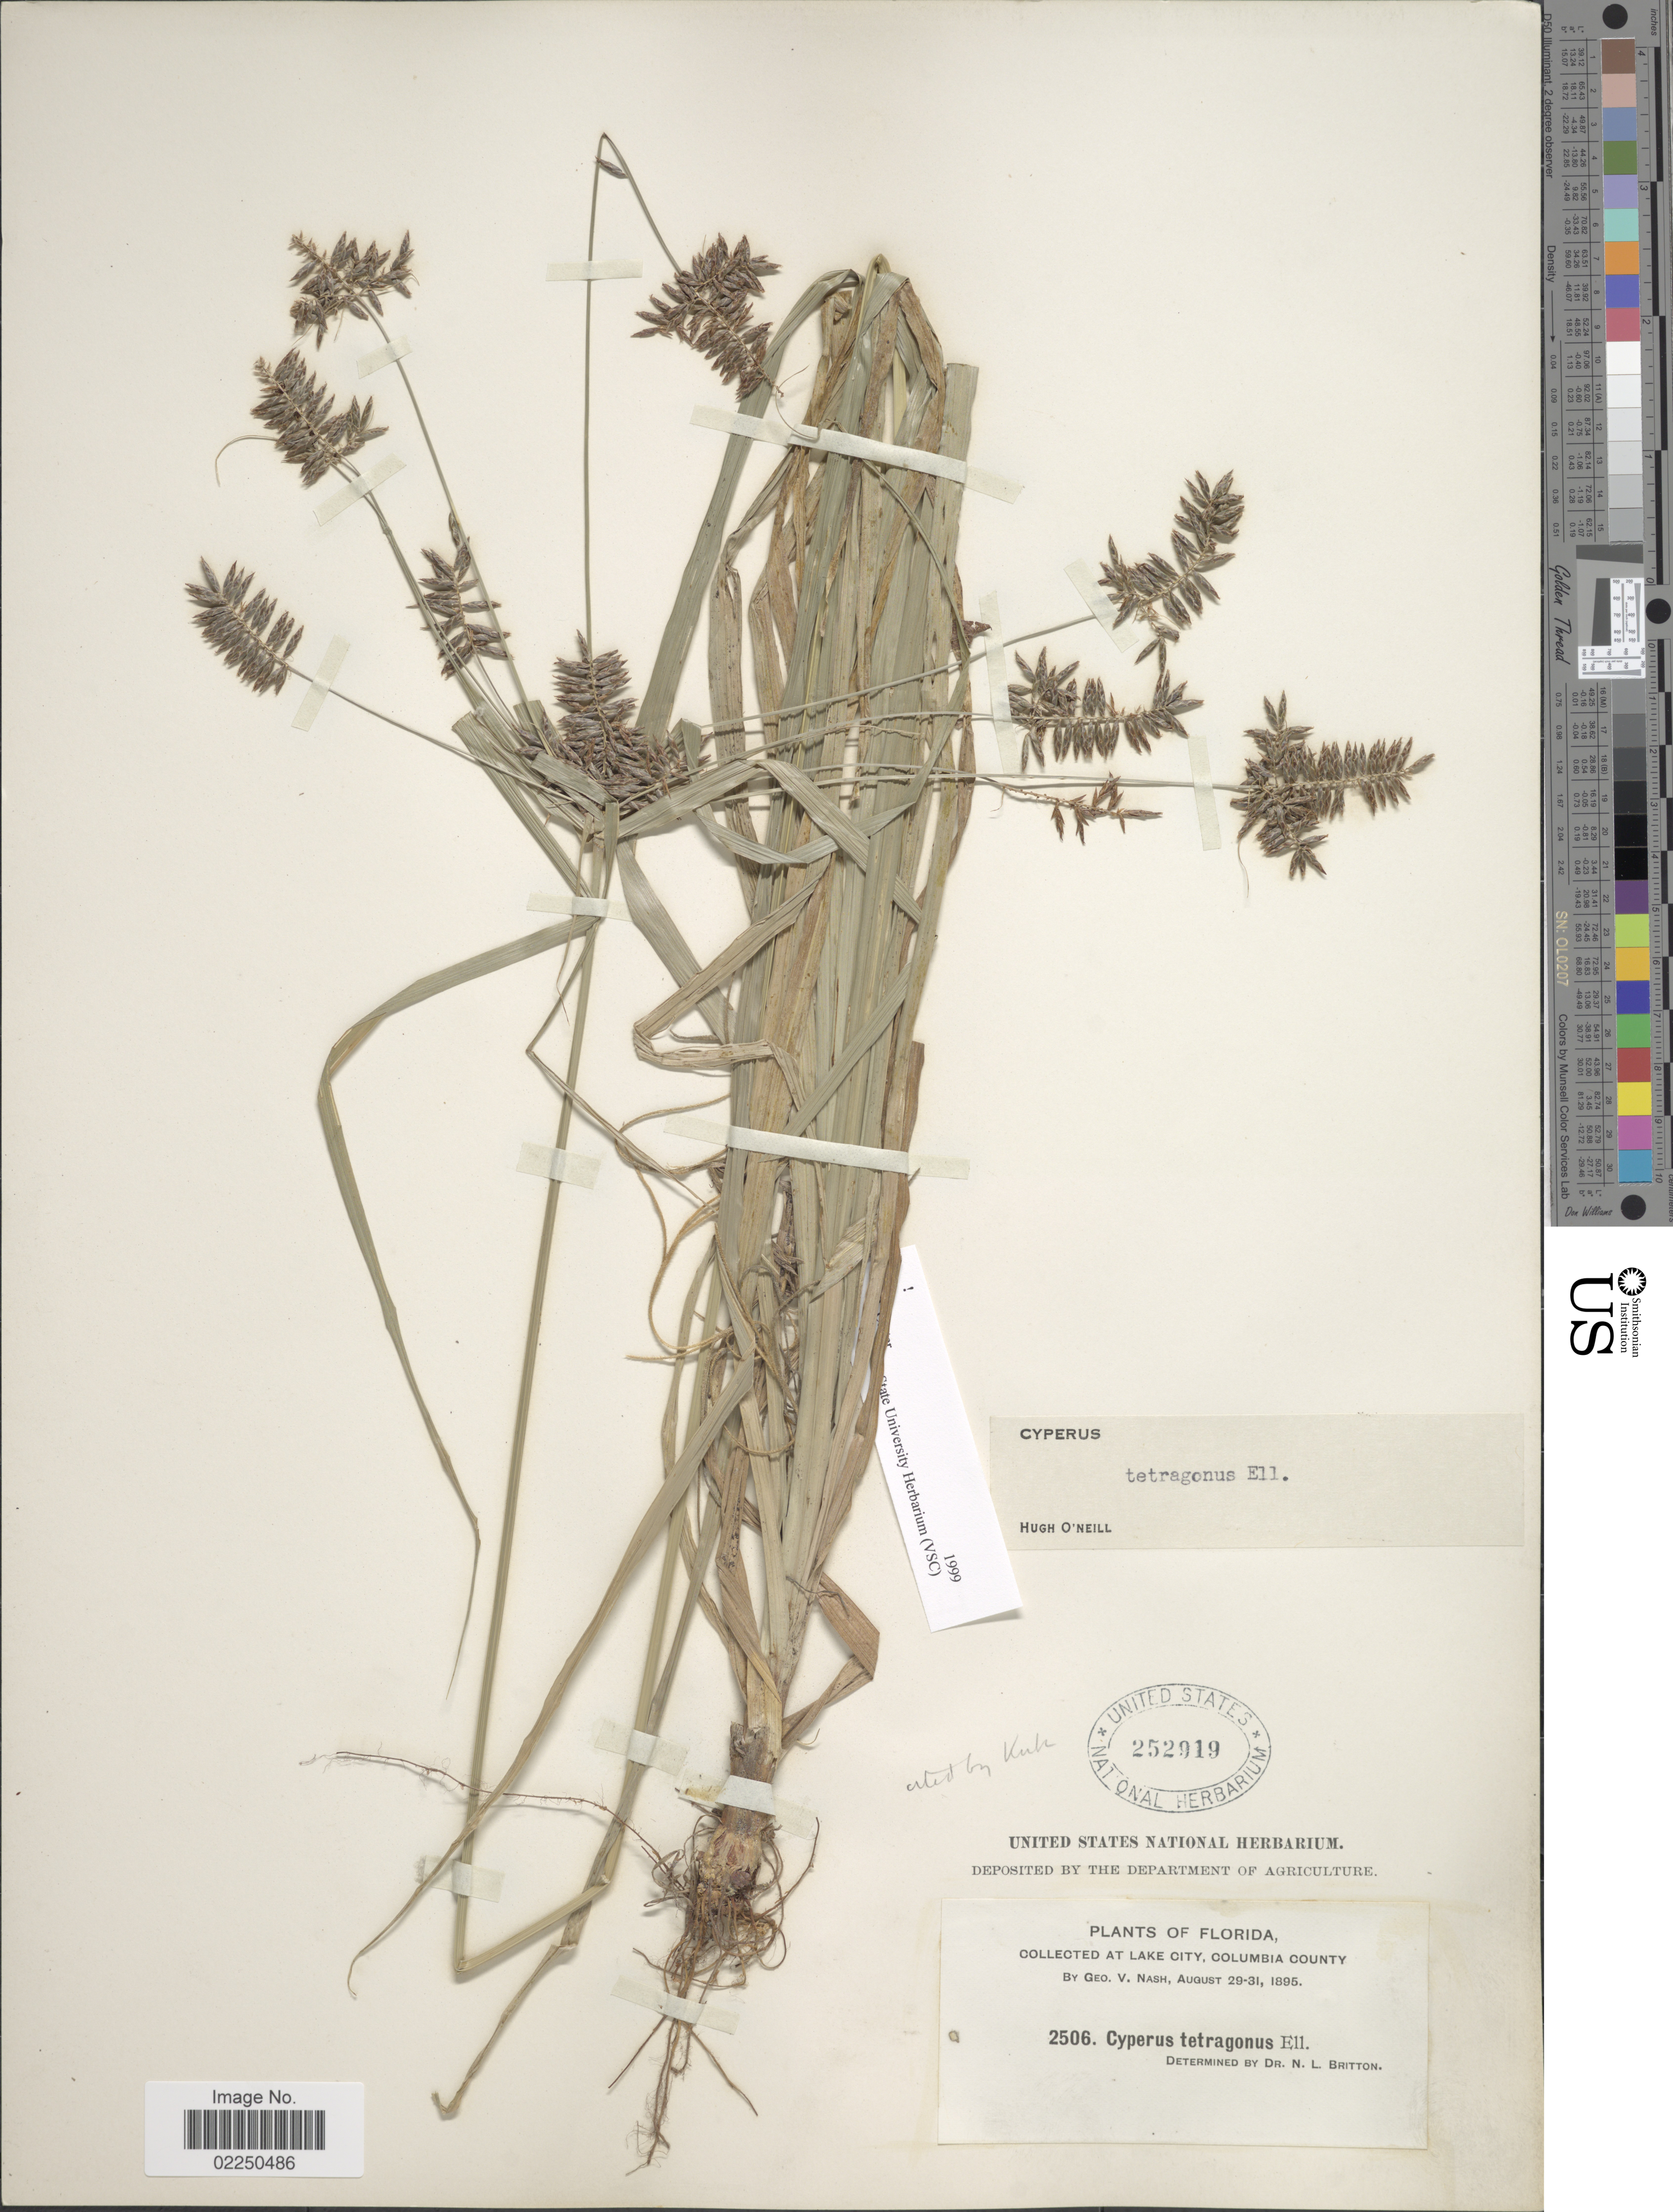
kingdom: Plantae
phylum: Tracheophyta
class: Liliopsida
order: Poales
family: Cyperaceae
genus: Cyperus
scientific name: Cyperus tetragonus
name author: Elliott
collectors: G. V. Nash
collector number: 2506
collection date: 1895-08-29/1895-08-31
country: United States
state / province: Florida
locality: Lake City, Columbia County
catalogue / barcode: US 252919